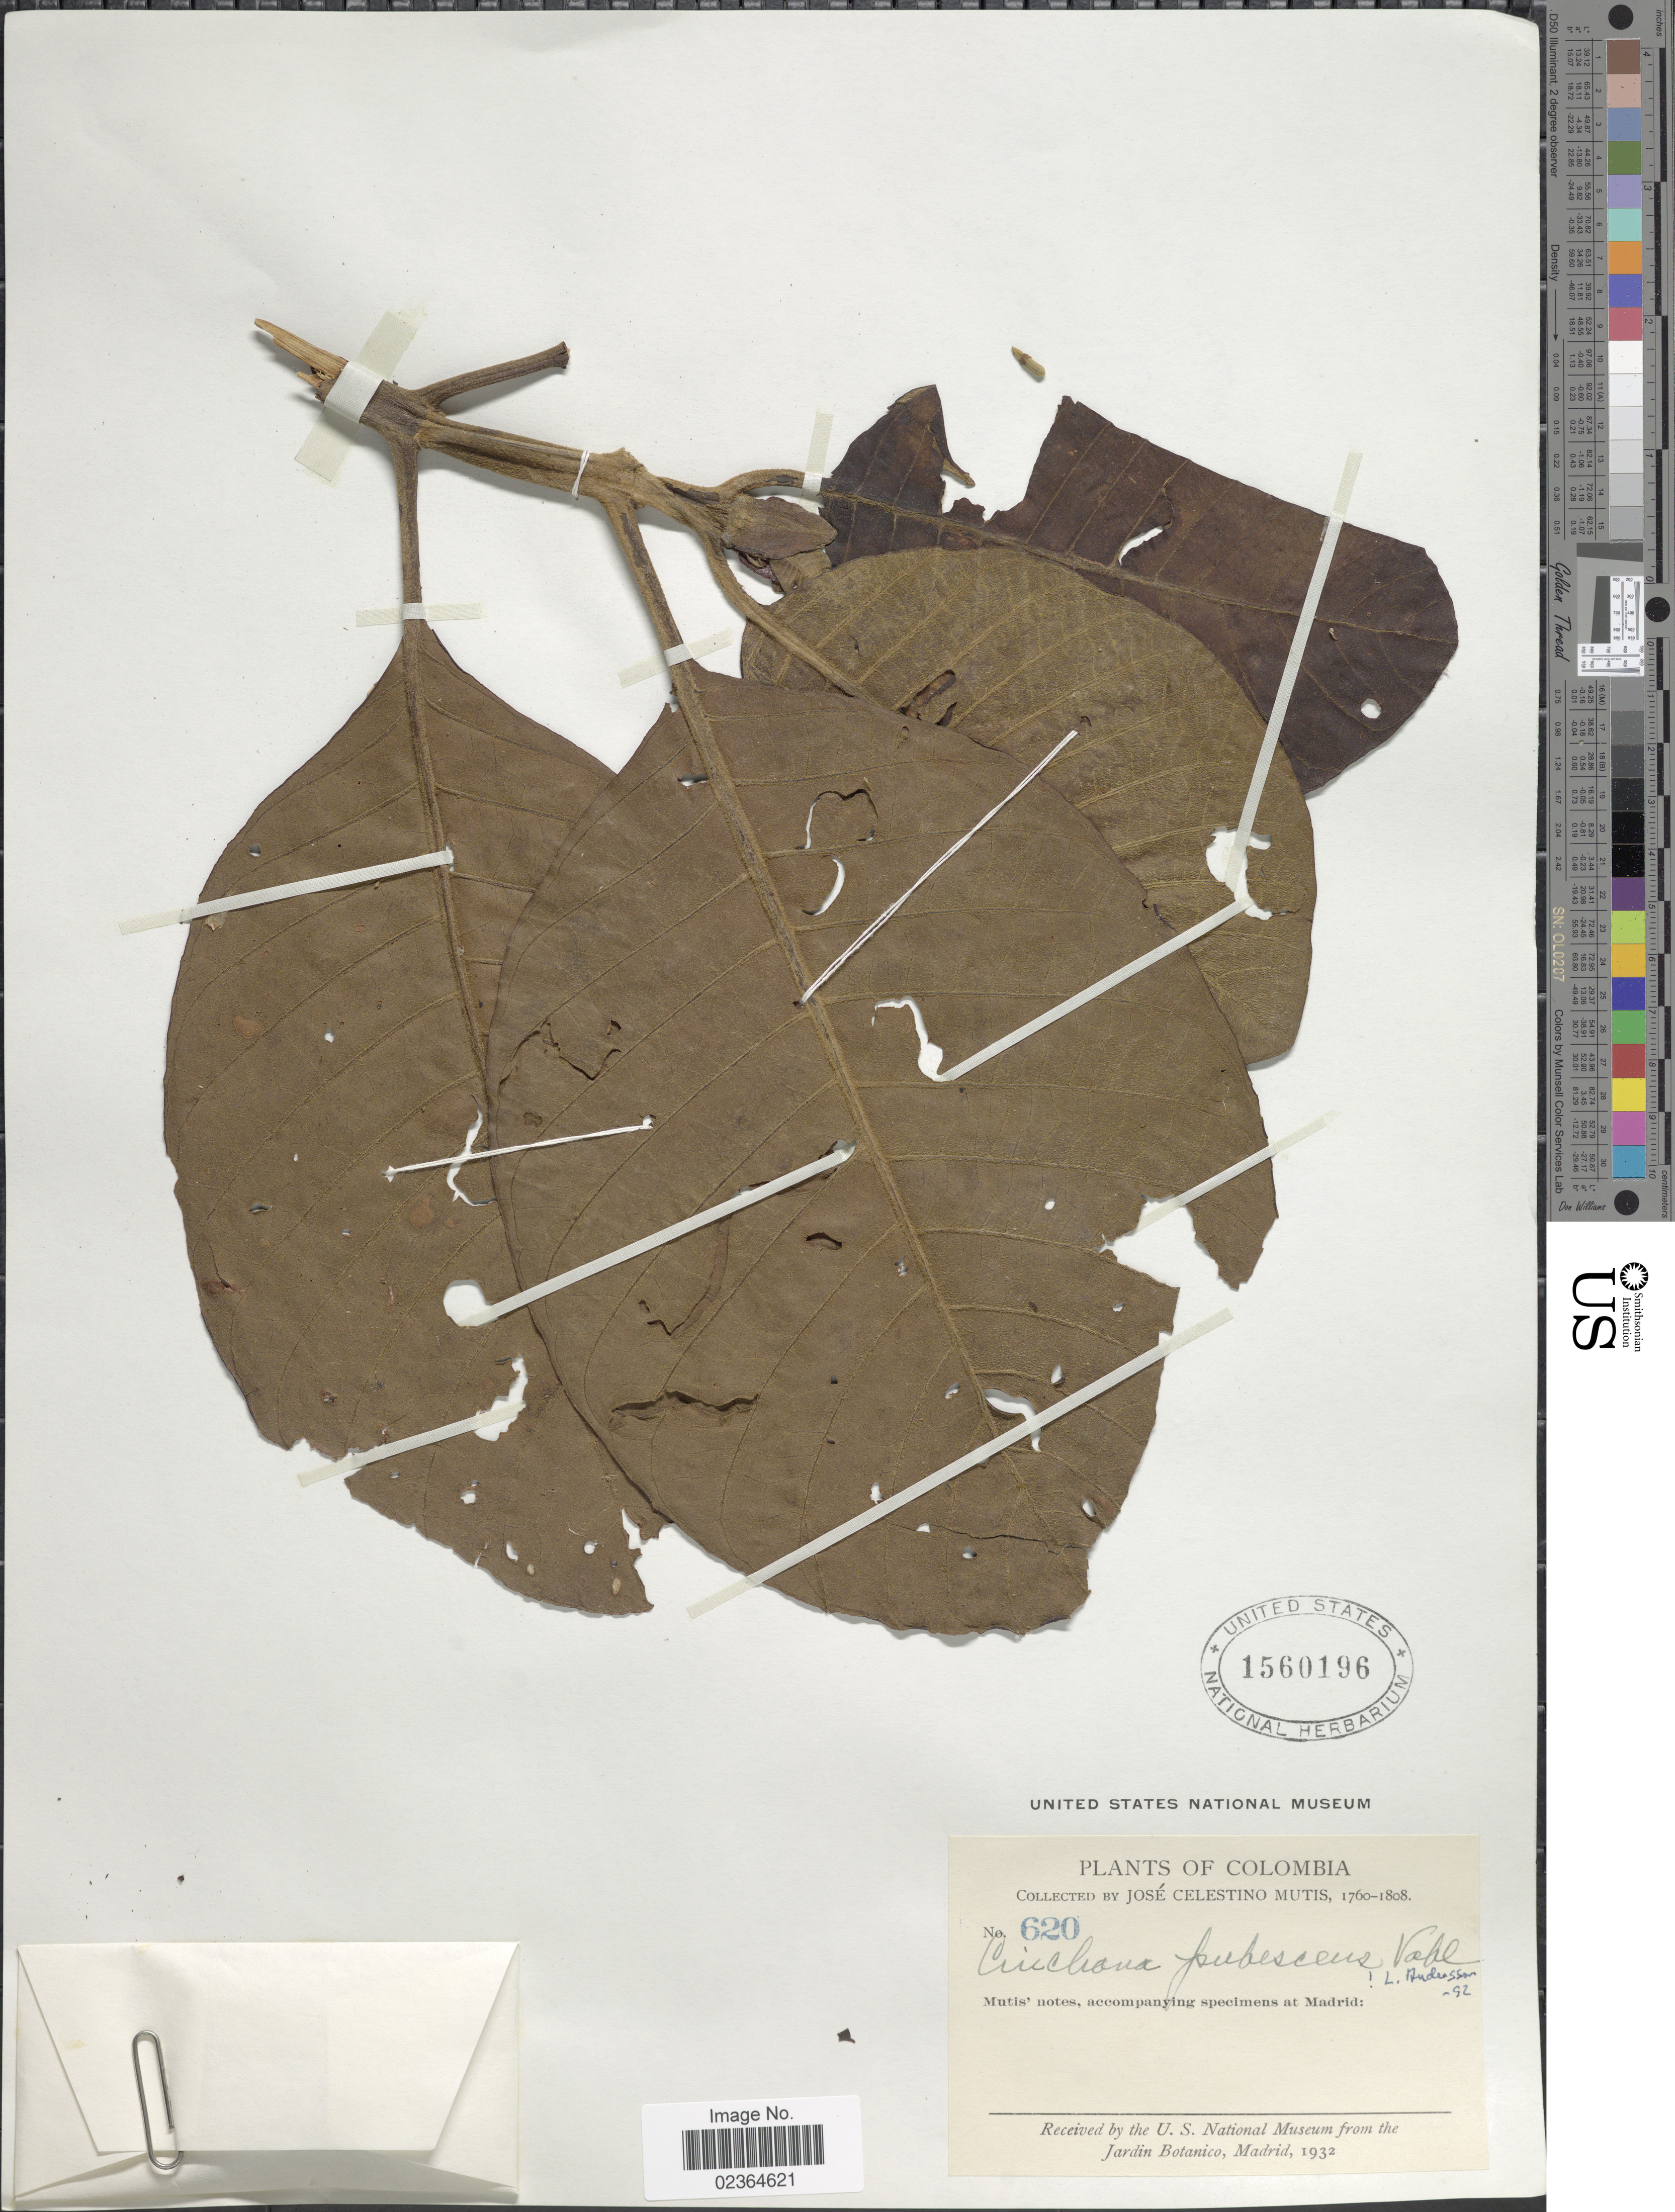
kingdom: Plantae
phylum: Tracheophyta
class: Magnoliopsida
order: Gentianales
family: Rubiaceae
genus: Cinchona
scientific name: Cinchona pubescens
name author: Vahl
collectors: J. C. B. Mutis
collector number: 620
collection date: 1760/1808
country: Colombia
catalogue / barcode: US 1560196